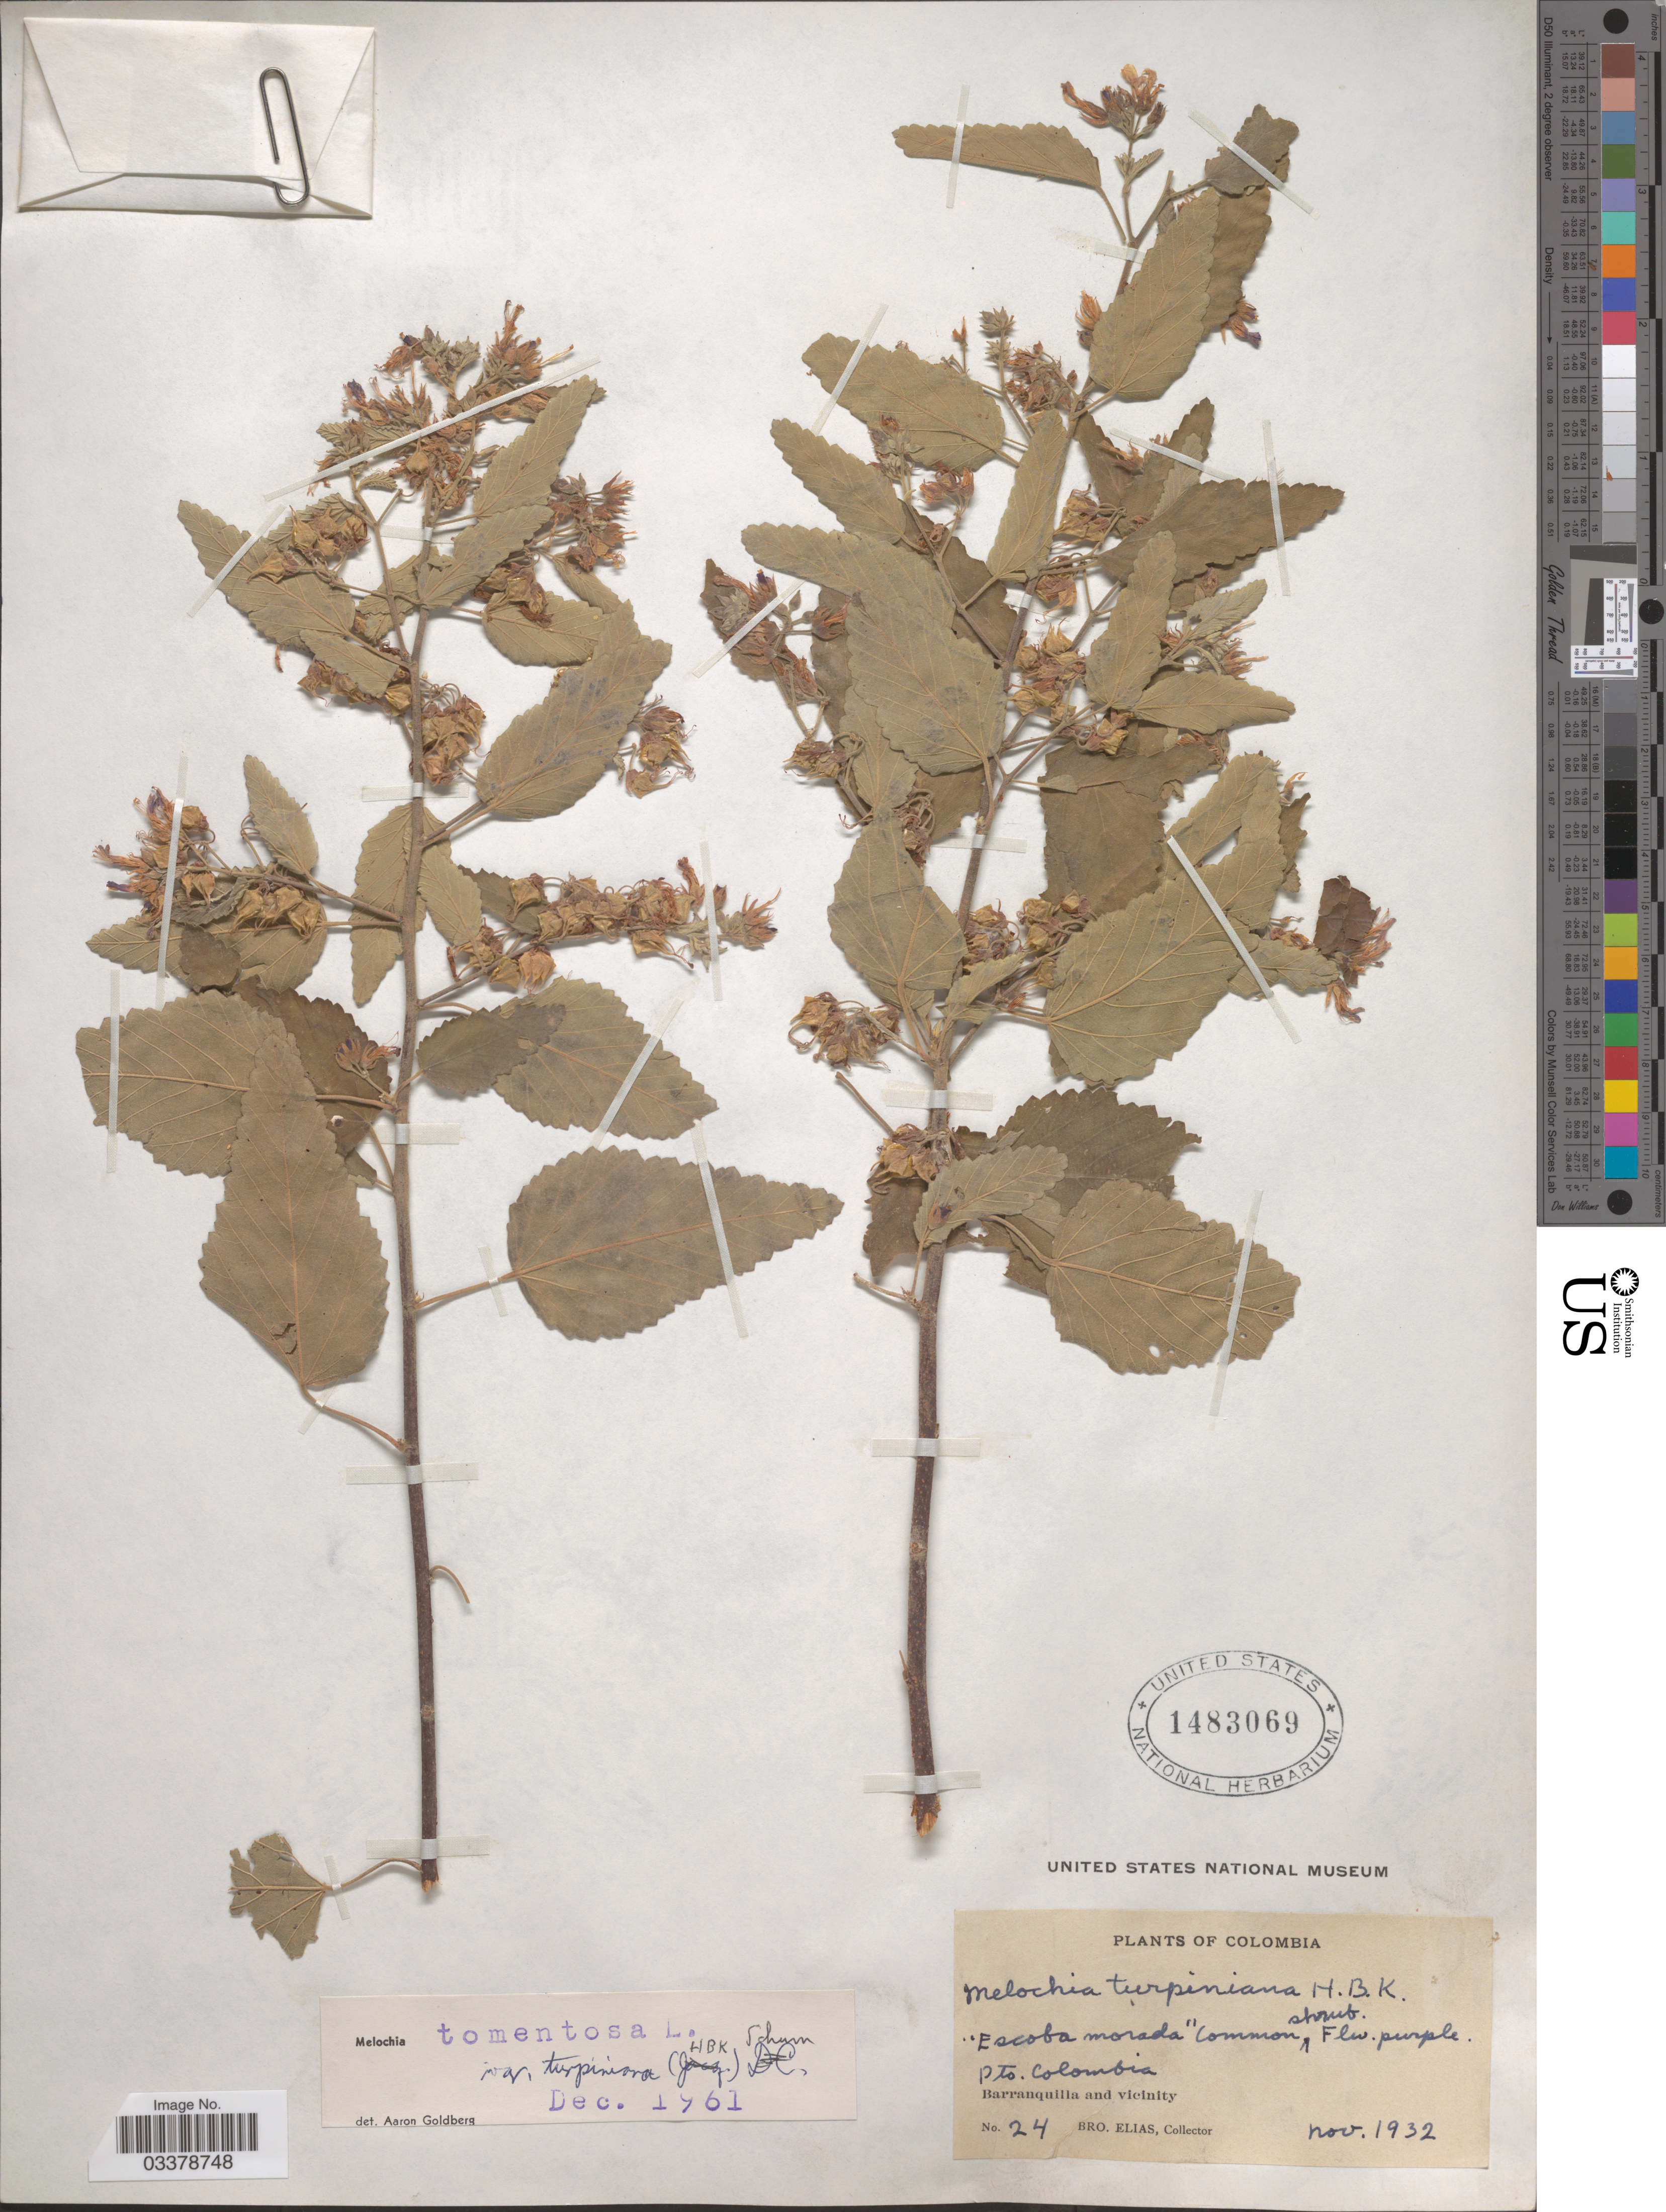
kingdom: Plantae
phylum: Tracheophyta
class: Magnoliopsida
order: Malvales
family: Malvaceae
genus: Melochia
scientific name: Melochia tomentosa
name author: L.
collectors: Bro. Elias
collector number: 24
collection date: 1932-11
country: Colombia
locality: Pto. Colombia. Barranquilla and vicinity.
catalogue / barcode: US 1483069